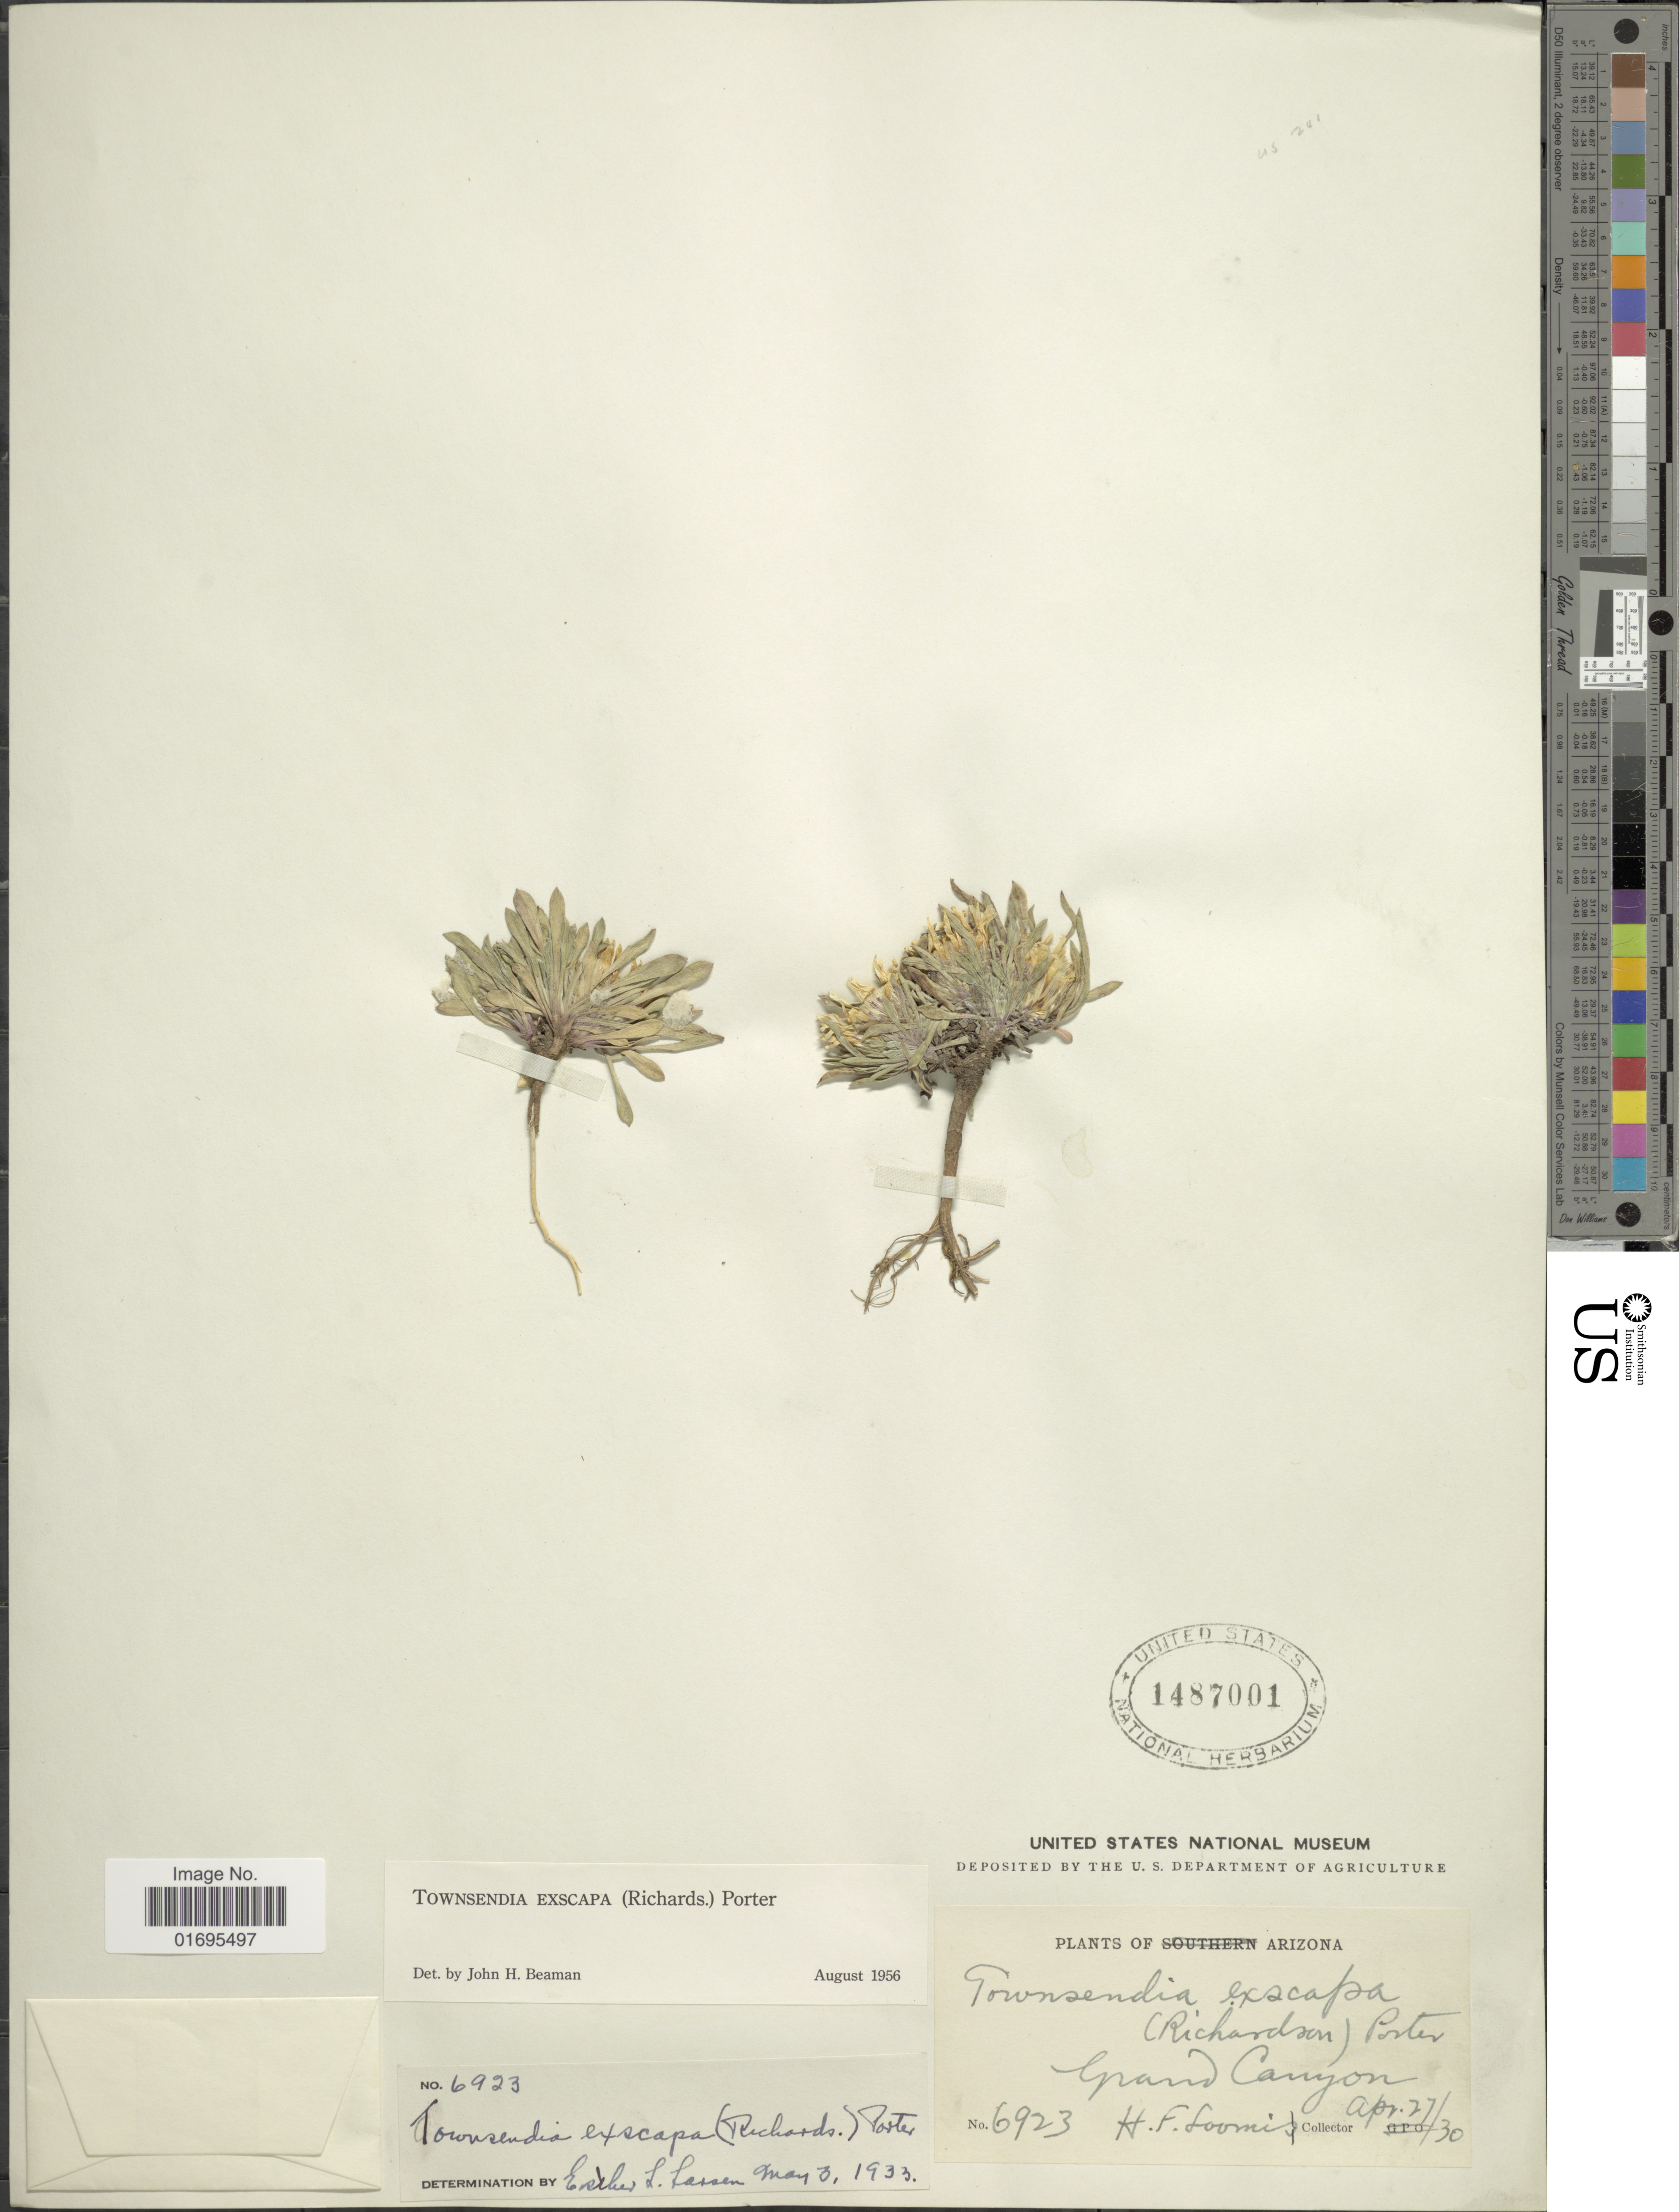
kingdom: Plantae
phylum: Tracheophyta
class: Magnoliopsida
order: Asterales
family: Asteraceae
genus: Townsendia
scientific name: Townsendia exscapa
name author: (Richardson) Porter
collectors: H. F. Loomis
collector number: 6923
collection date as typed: Transcribed d/m/y: 27/4/30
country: United States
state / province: Arizona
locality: Grand Canyon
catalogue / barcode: US 1487001